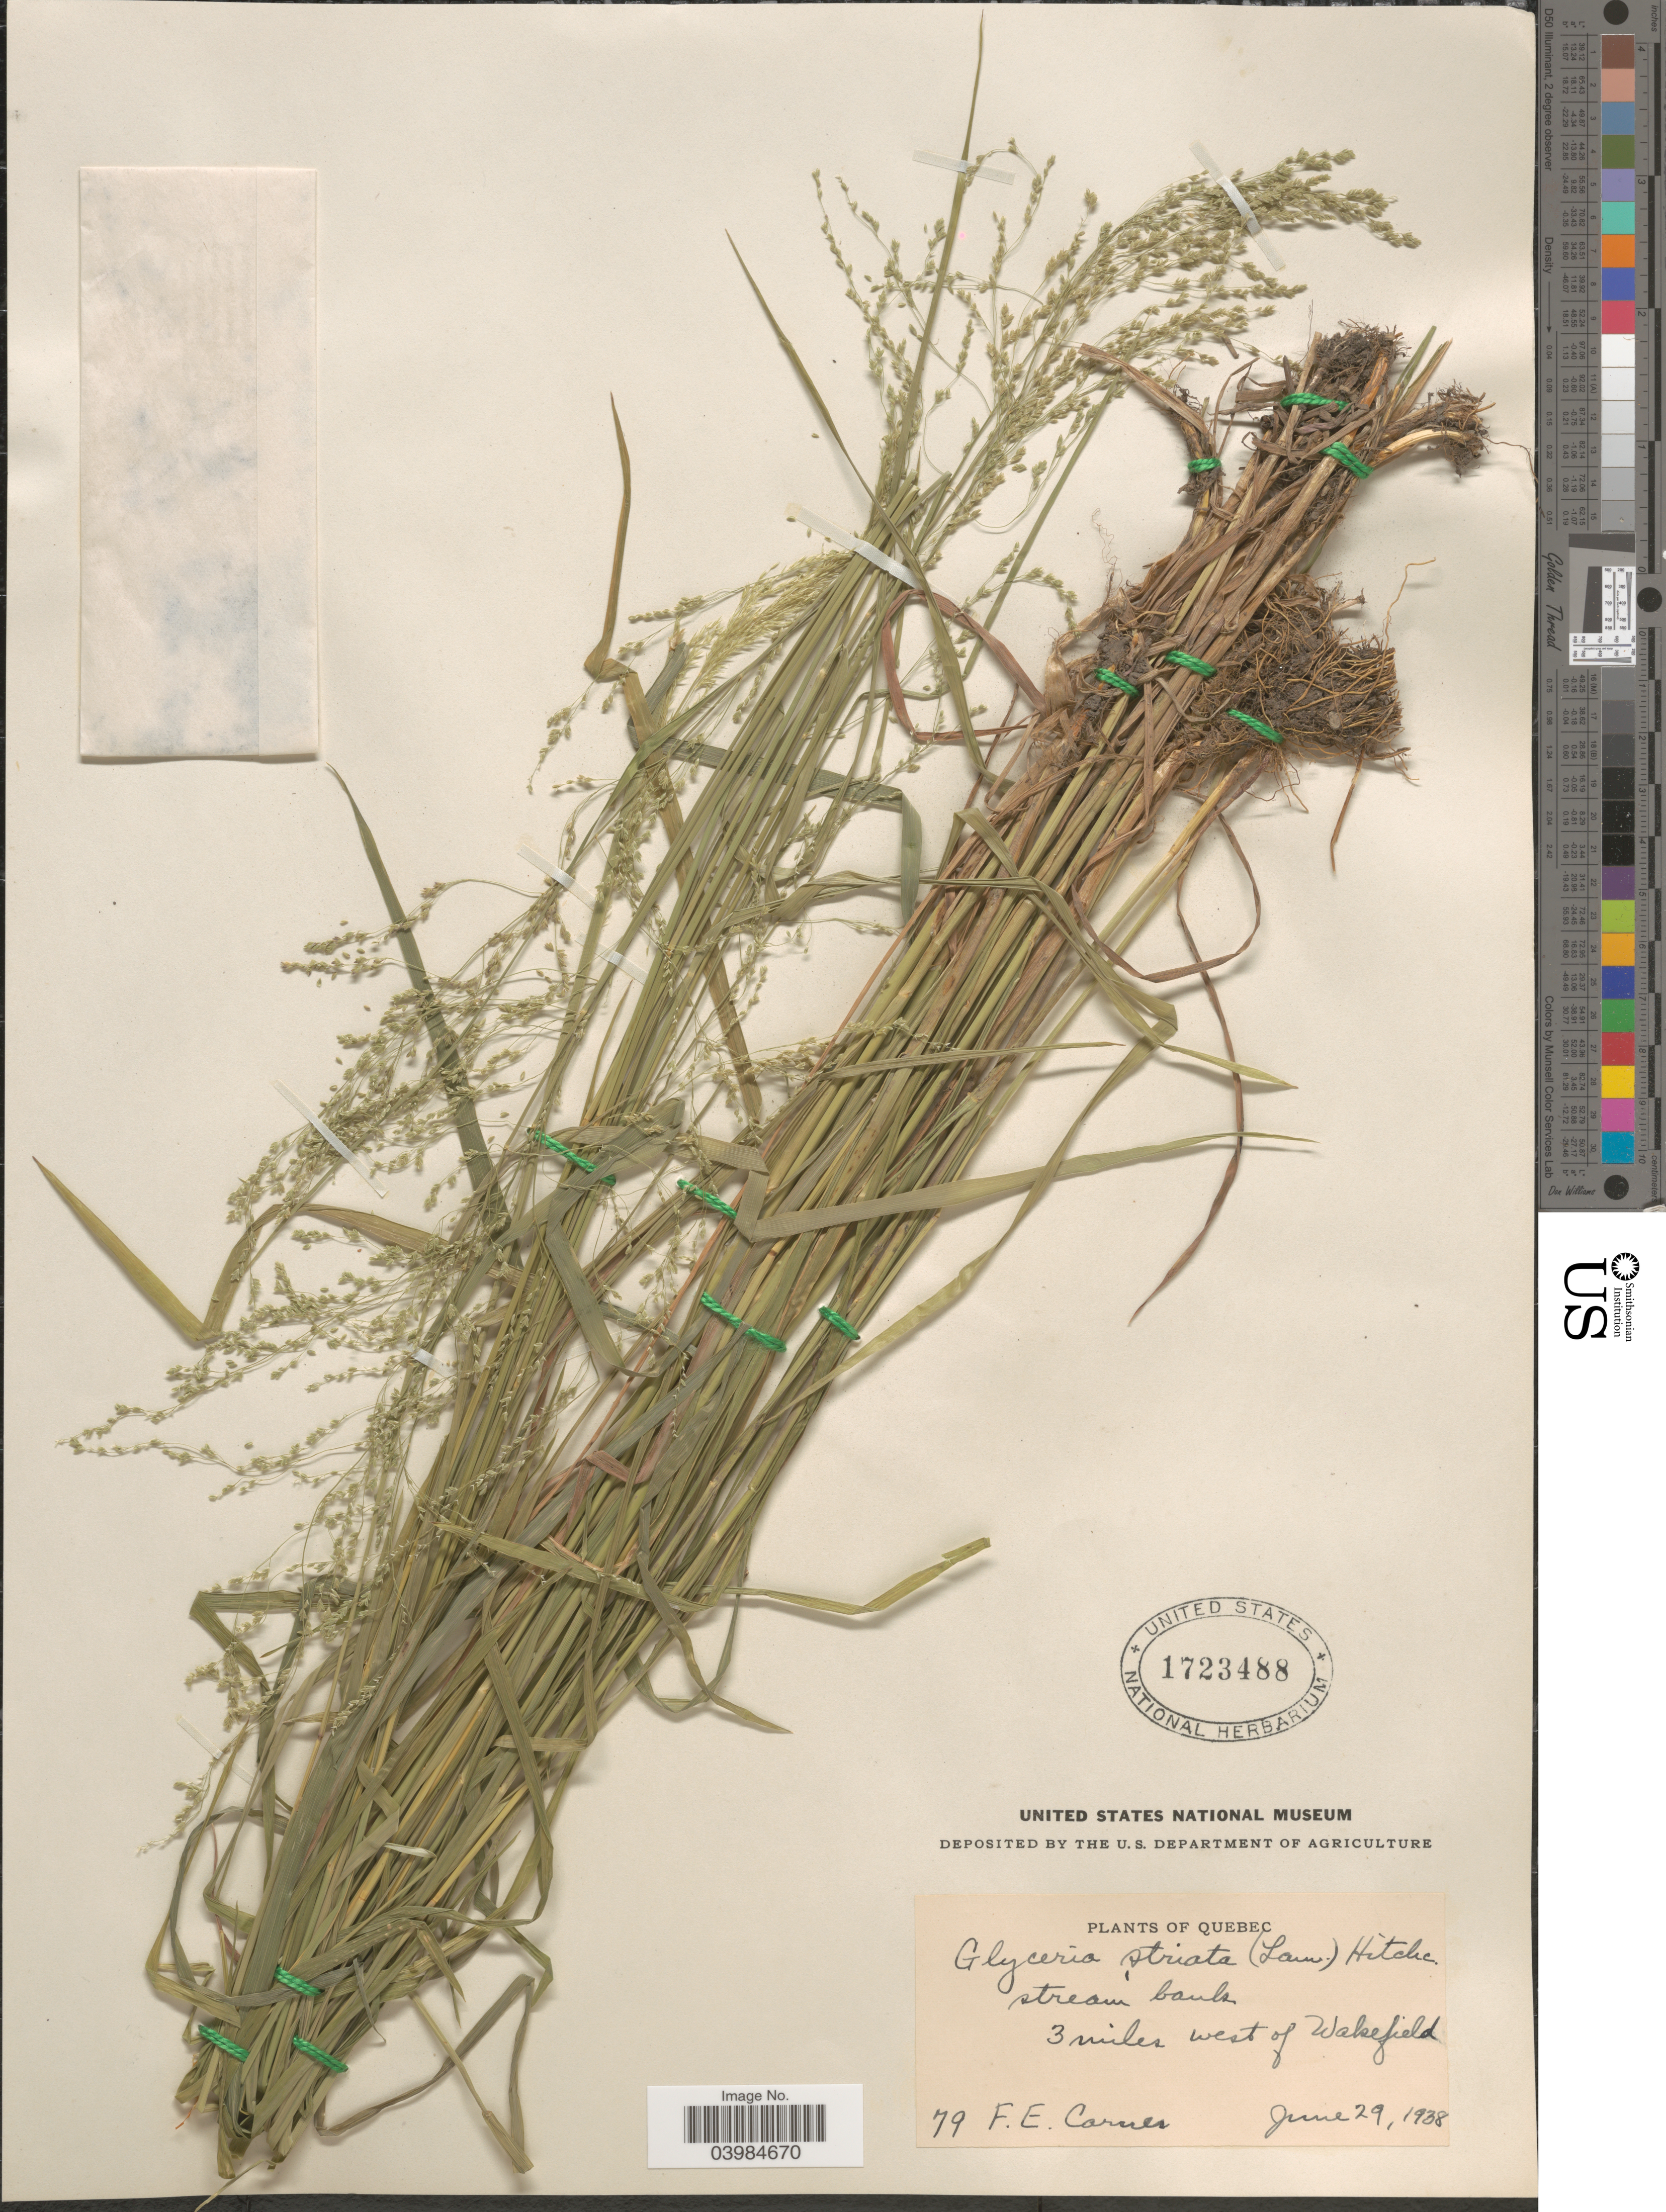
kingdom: Plantae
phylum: Tracheophyta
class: Liliopsida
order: Poales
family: Poaceae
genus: Glyceria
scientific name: Glyceria striata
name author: (Lam.) Hitchc.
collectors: F. Carnes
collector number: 79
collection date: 1938-06-29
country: Canada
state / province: Quebec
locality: Stream bank 3 miles west of Wakefield.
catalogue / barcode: US 1723488